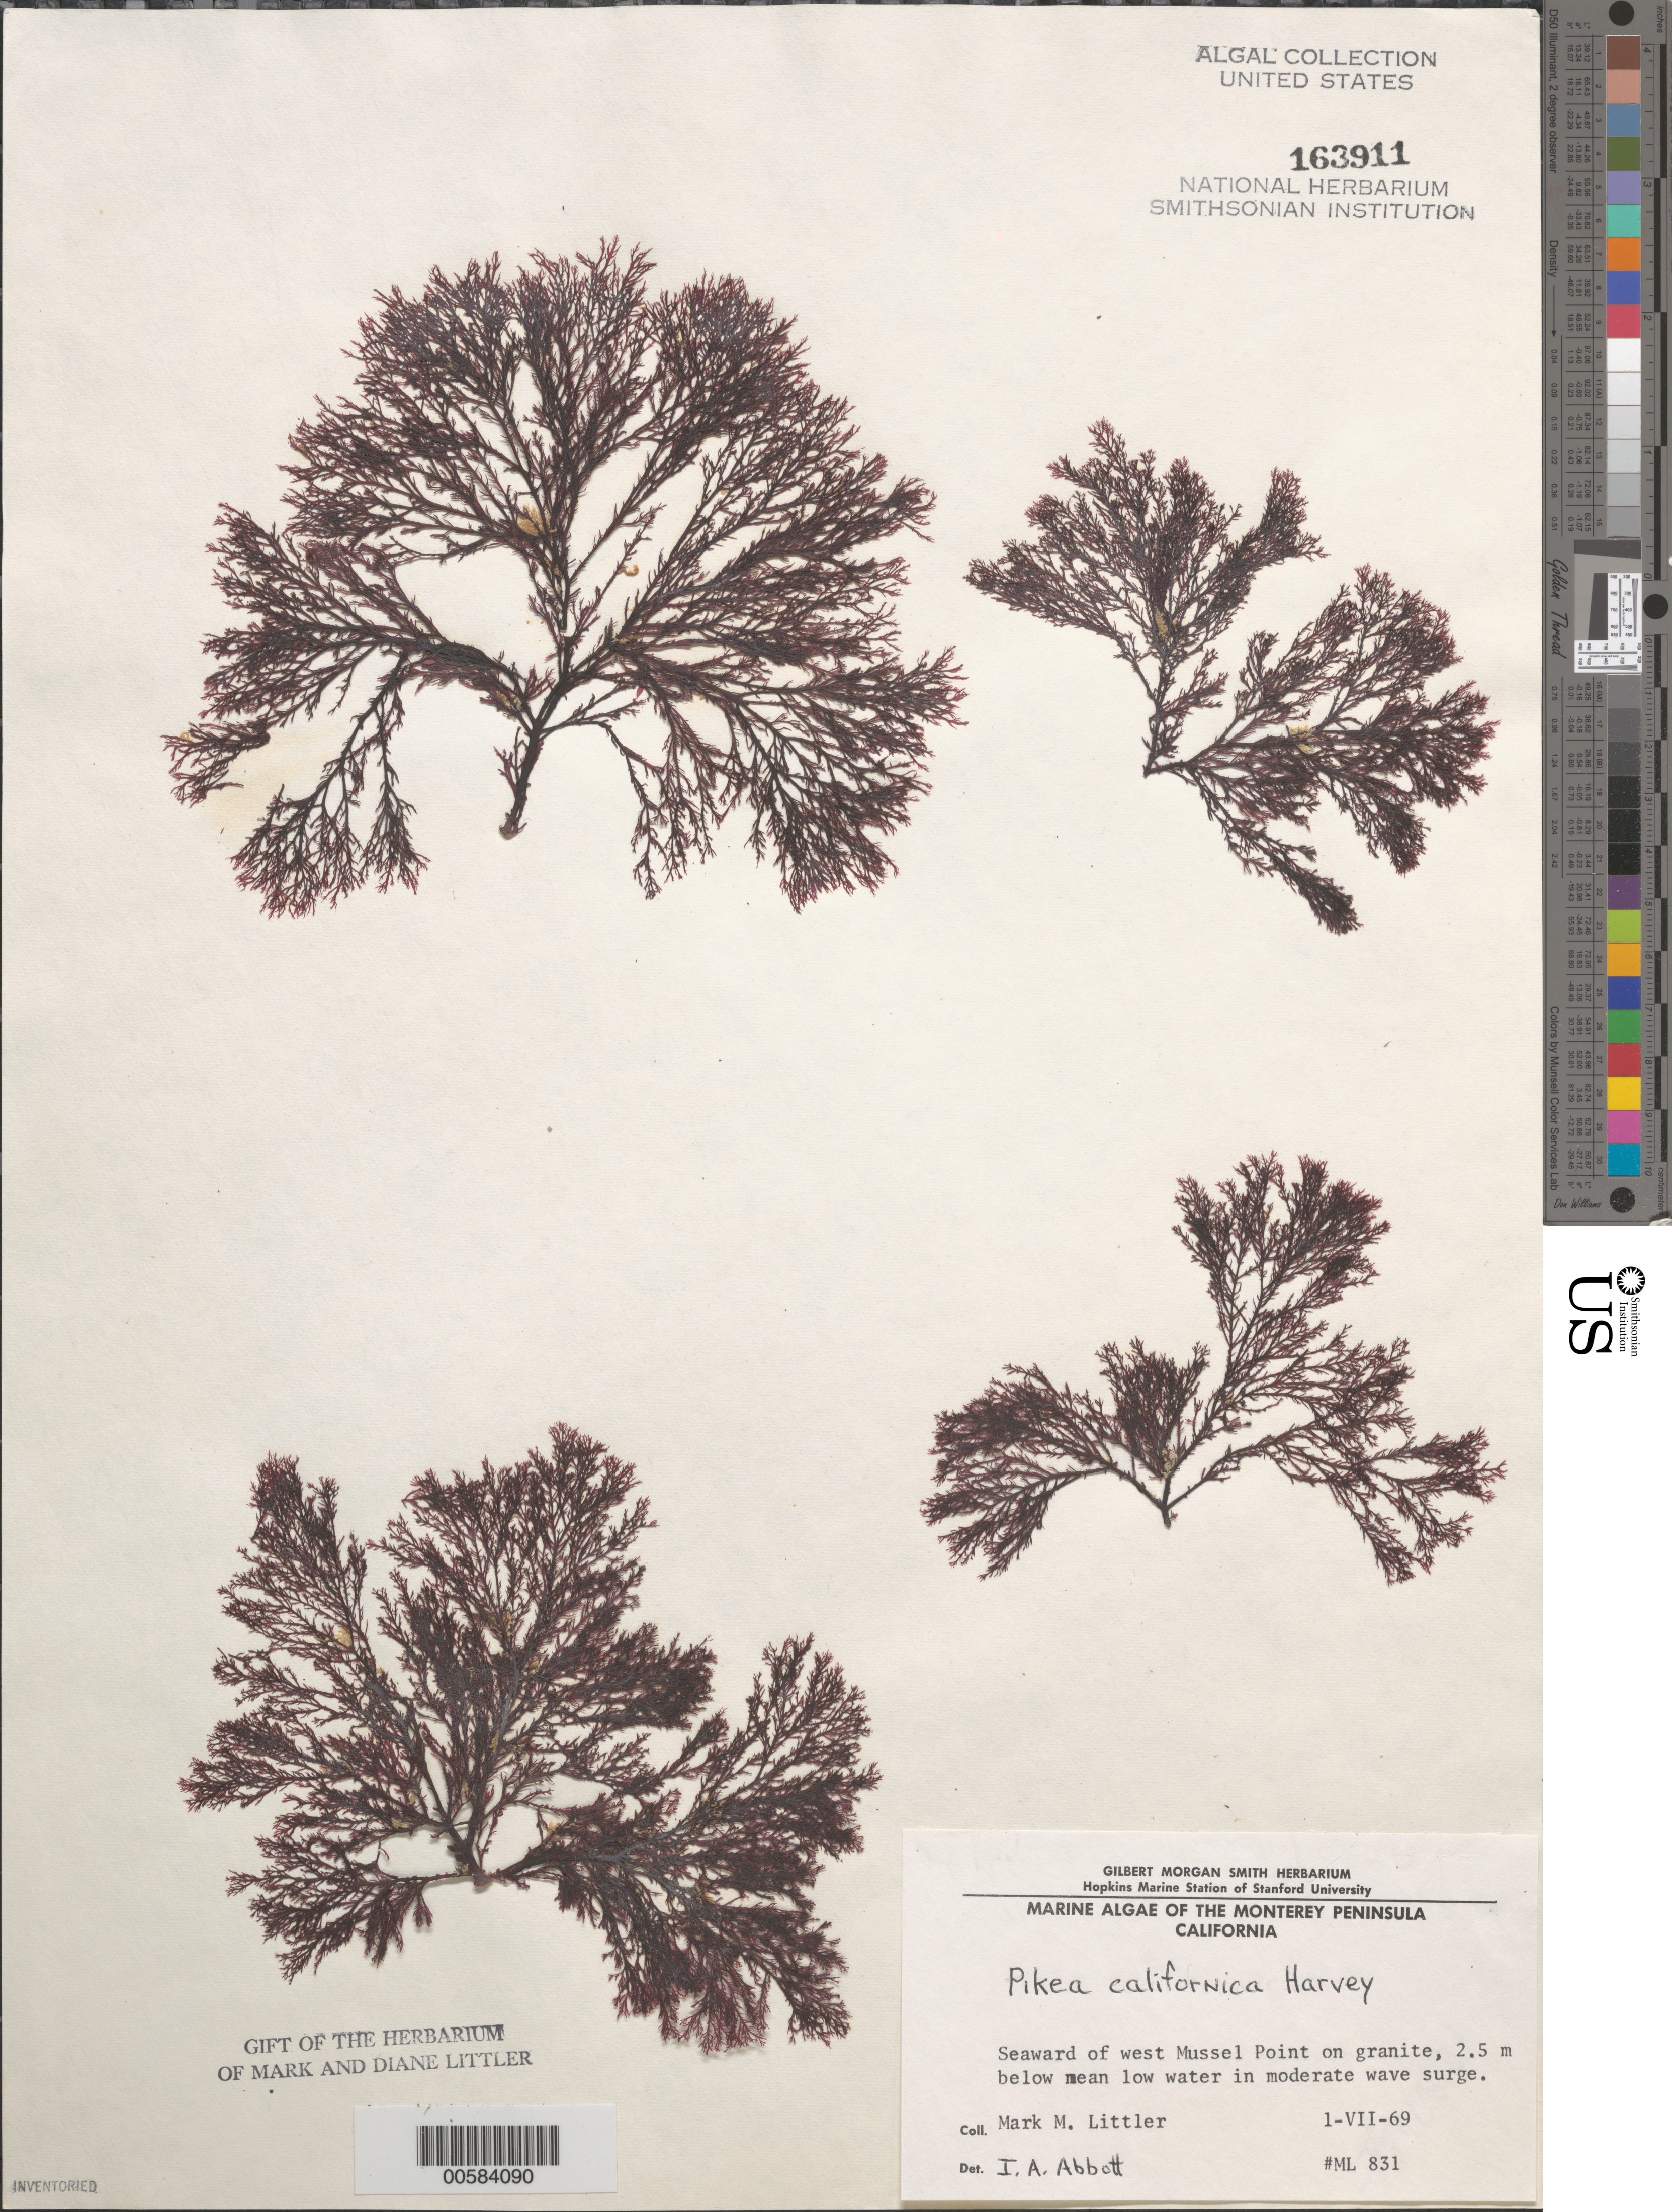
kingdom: Plantae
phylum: Rhodophyta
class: Florideophyceae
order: Gigartinales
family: Dumontiaceae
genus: Pikea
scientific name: Pikea californica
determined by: Abbott, Isabella A.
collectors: M. M. Littler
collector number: ML 831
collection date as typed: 01 Jul 1969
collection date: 1969-07-01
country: United States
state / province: California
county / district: Monterey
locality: Mussel Point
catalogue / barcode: US 163911